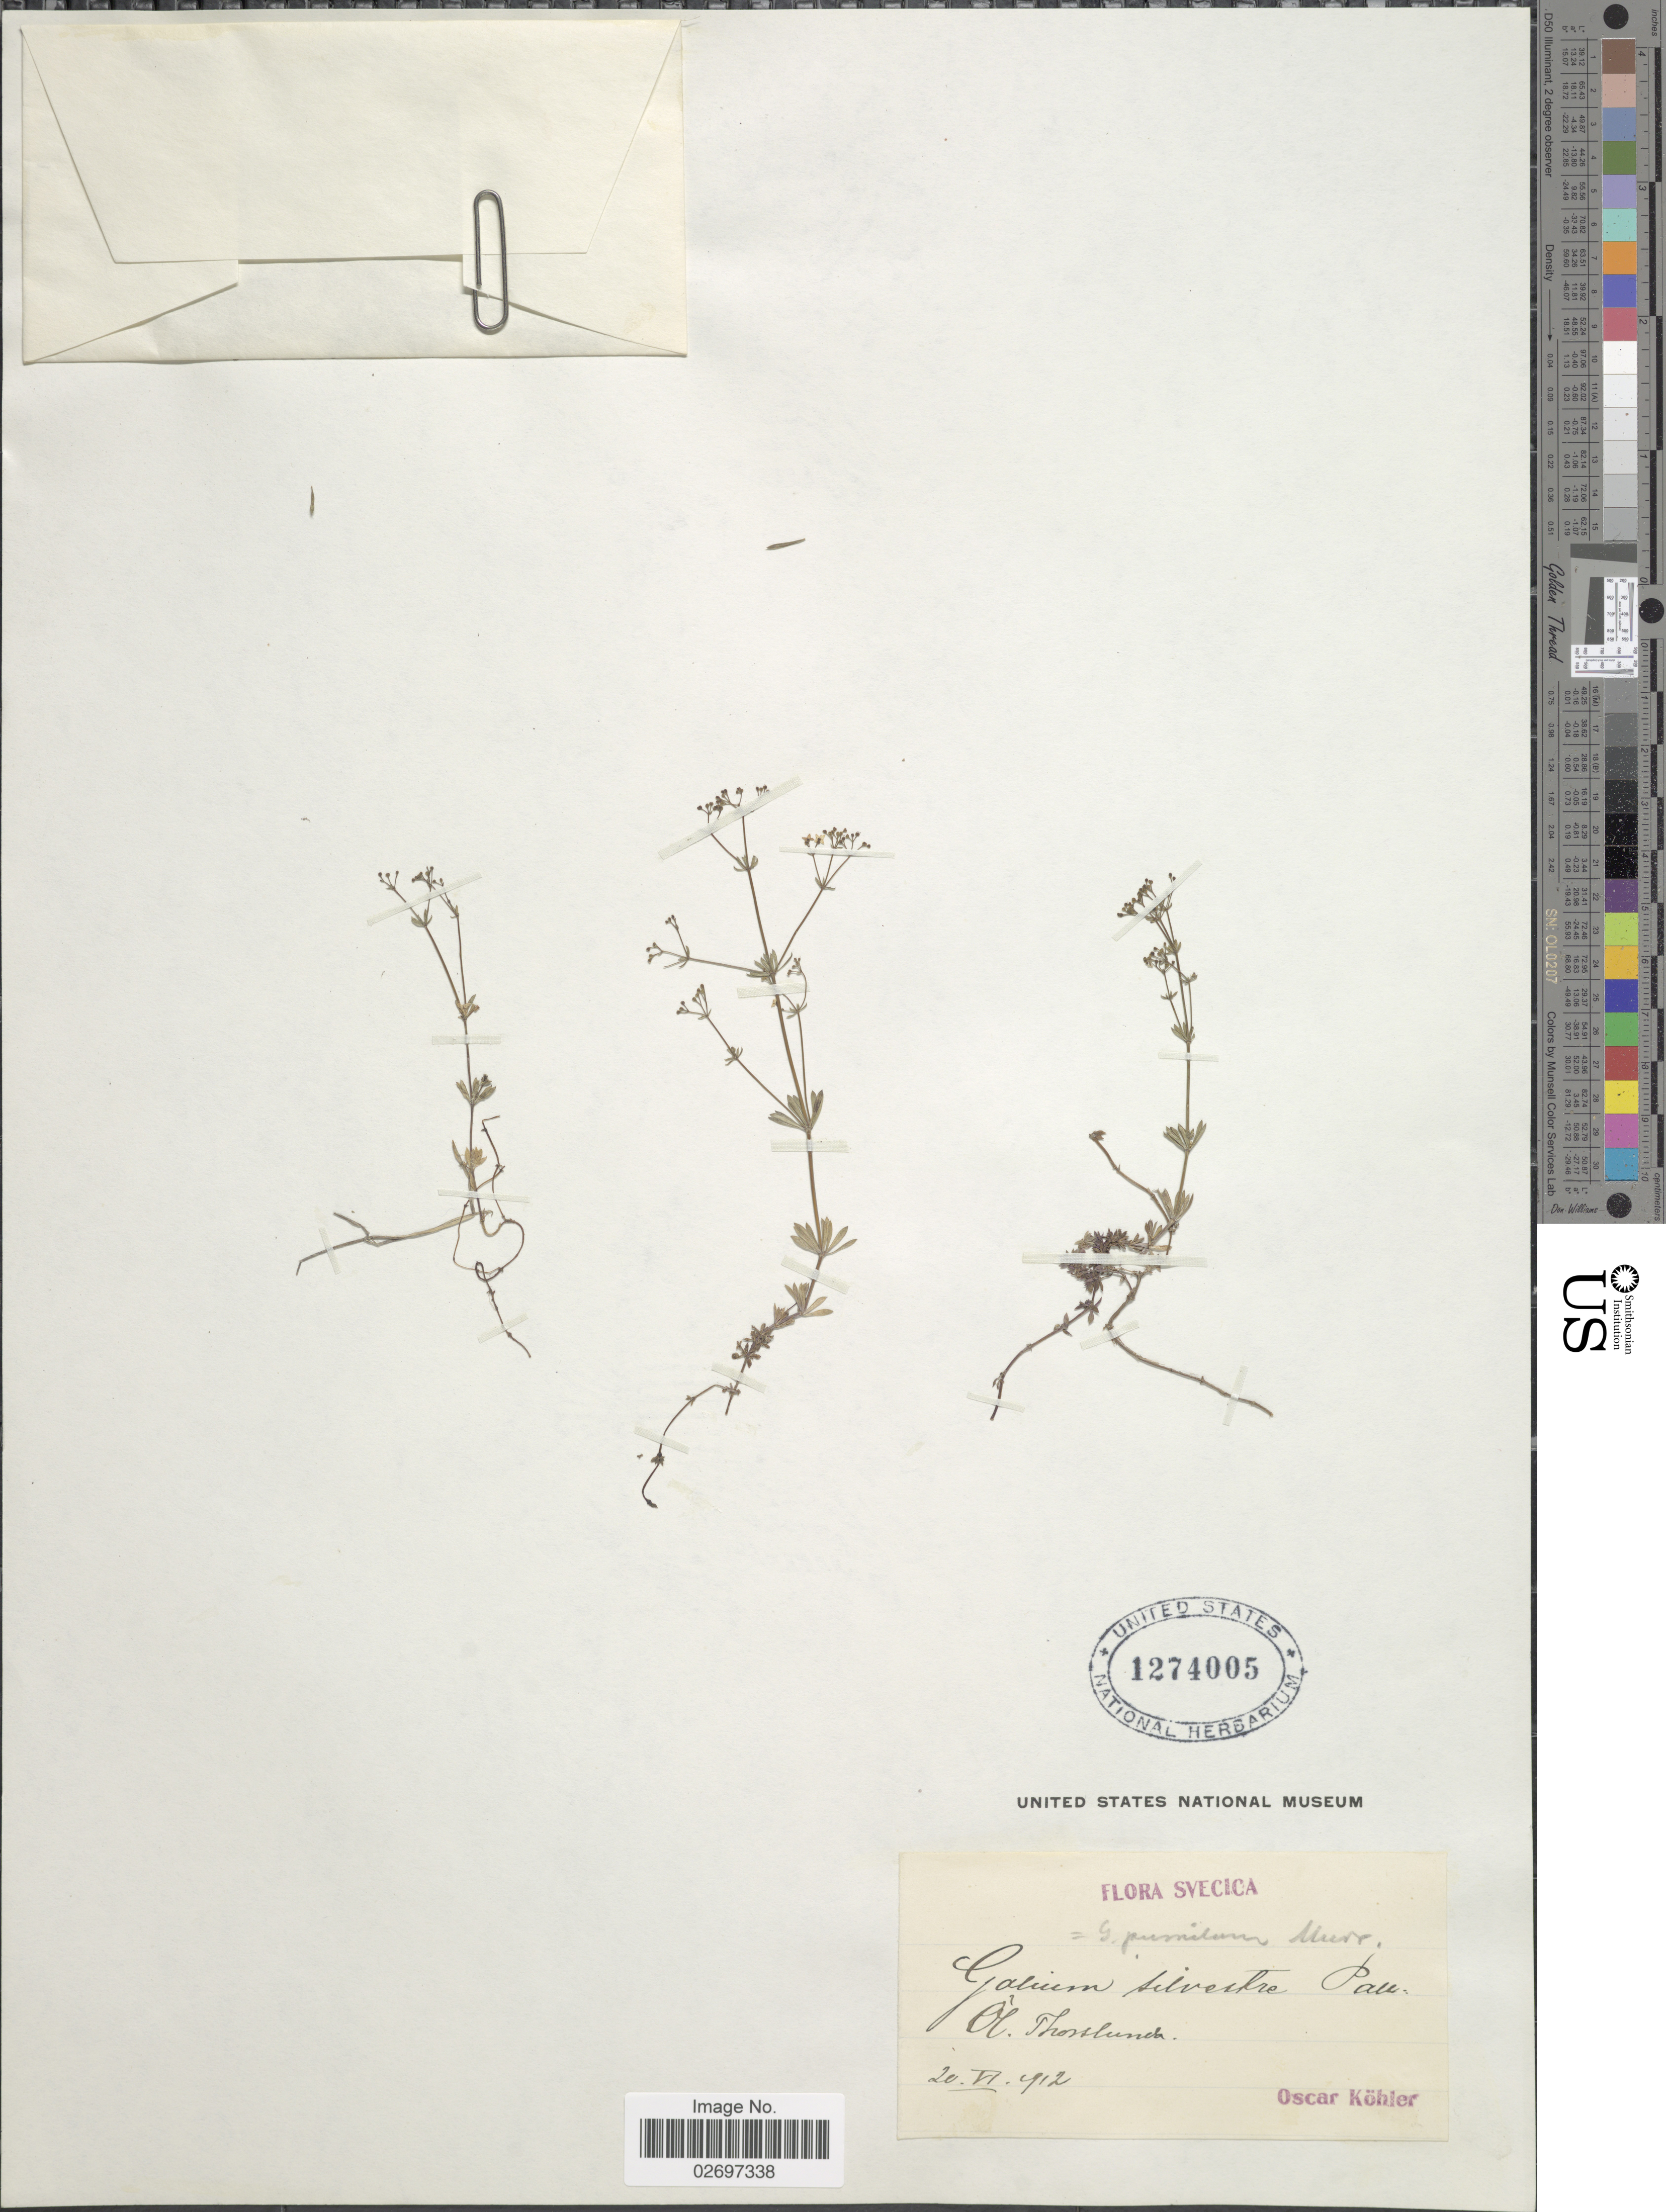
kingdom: Plantae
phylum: Tracheophyta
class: Magnoliopsida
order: Gentianales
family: Rubiaceae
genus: Galium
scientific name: Galium pumilum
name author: Murray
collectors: O. Köhler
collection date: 1912-06-20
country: Sweden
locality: Svecica. Ol. Thorslunda [ = Torslunda]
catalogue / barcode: US 1274005